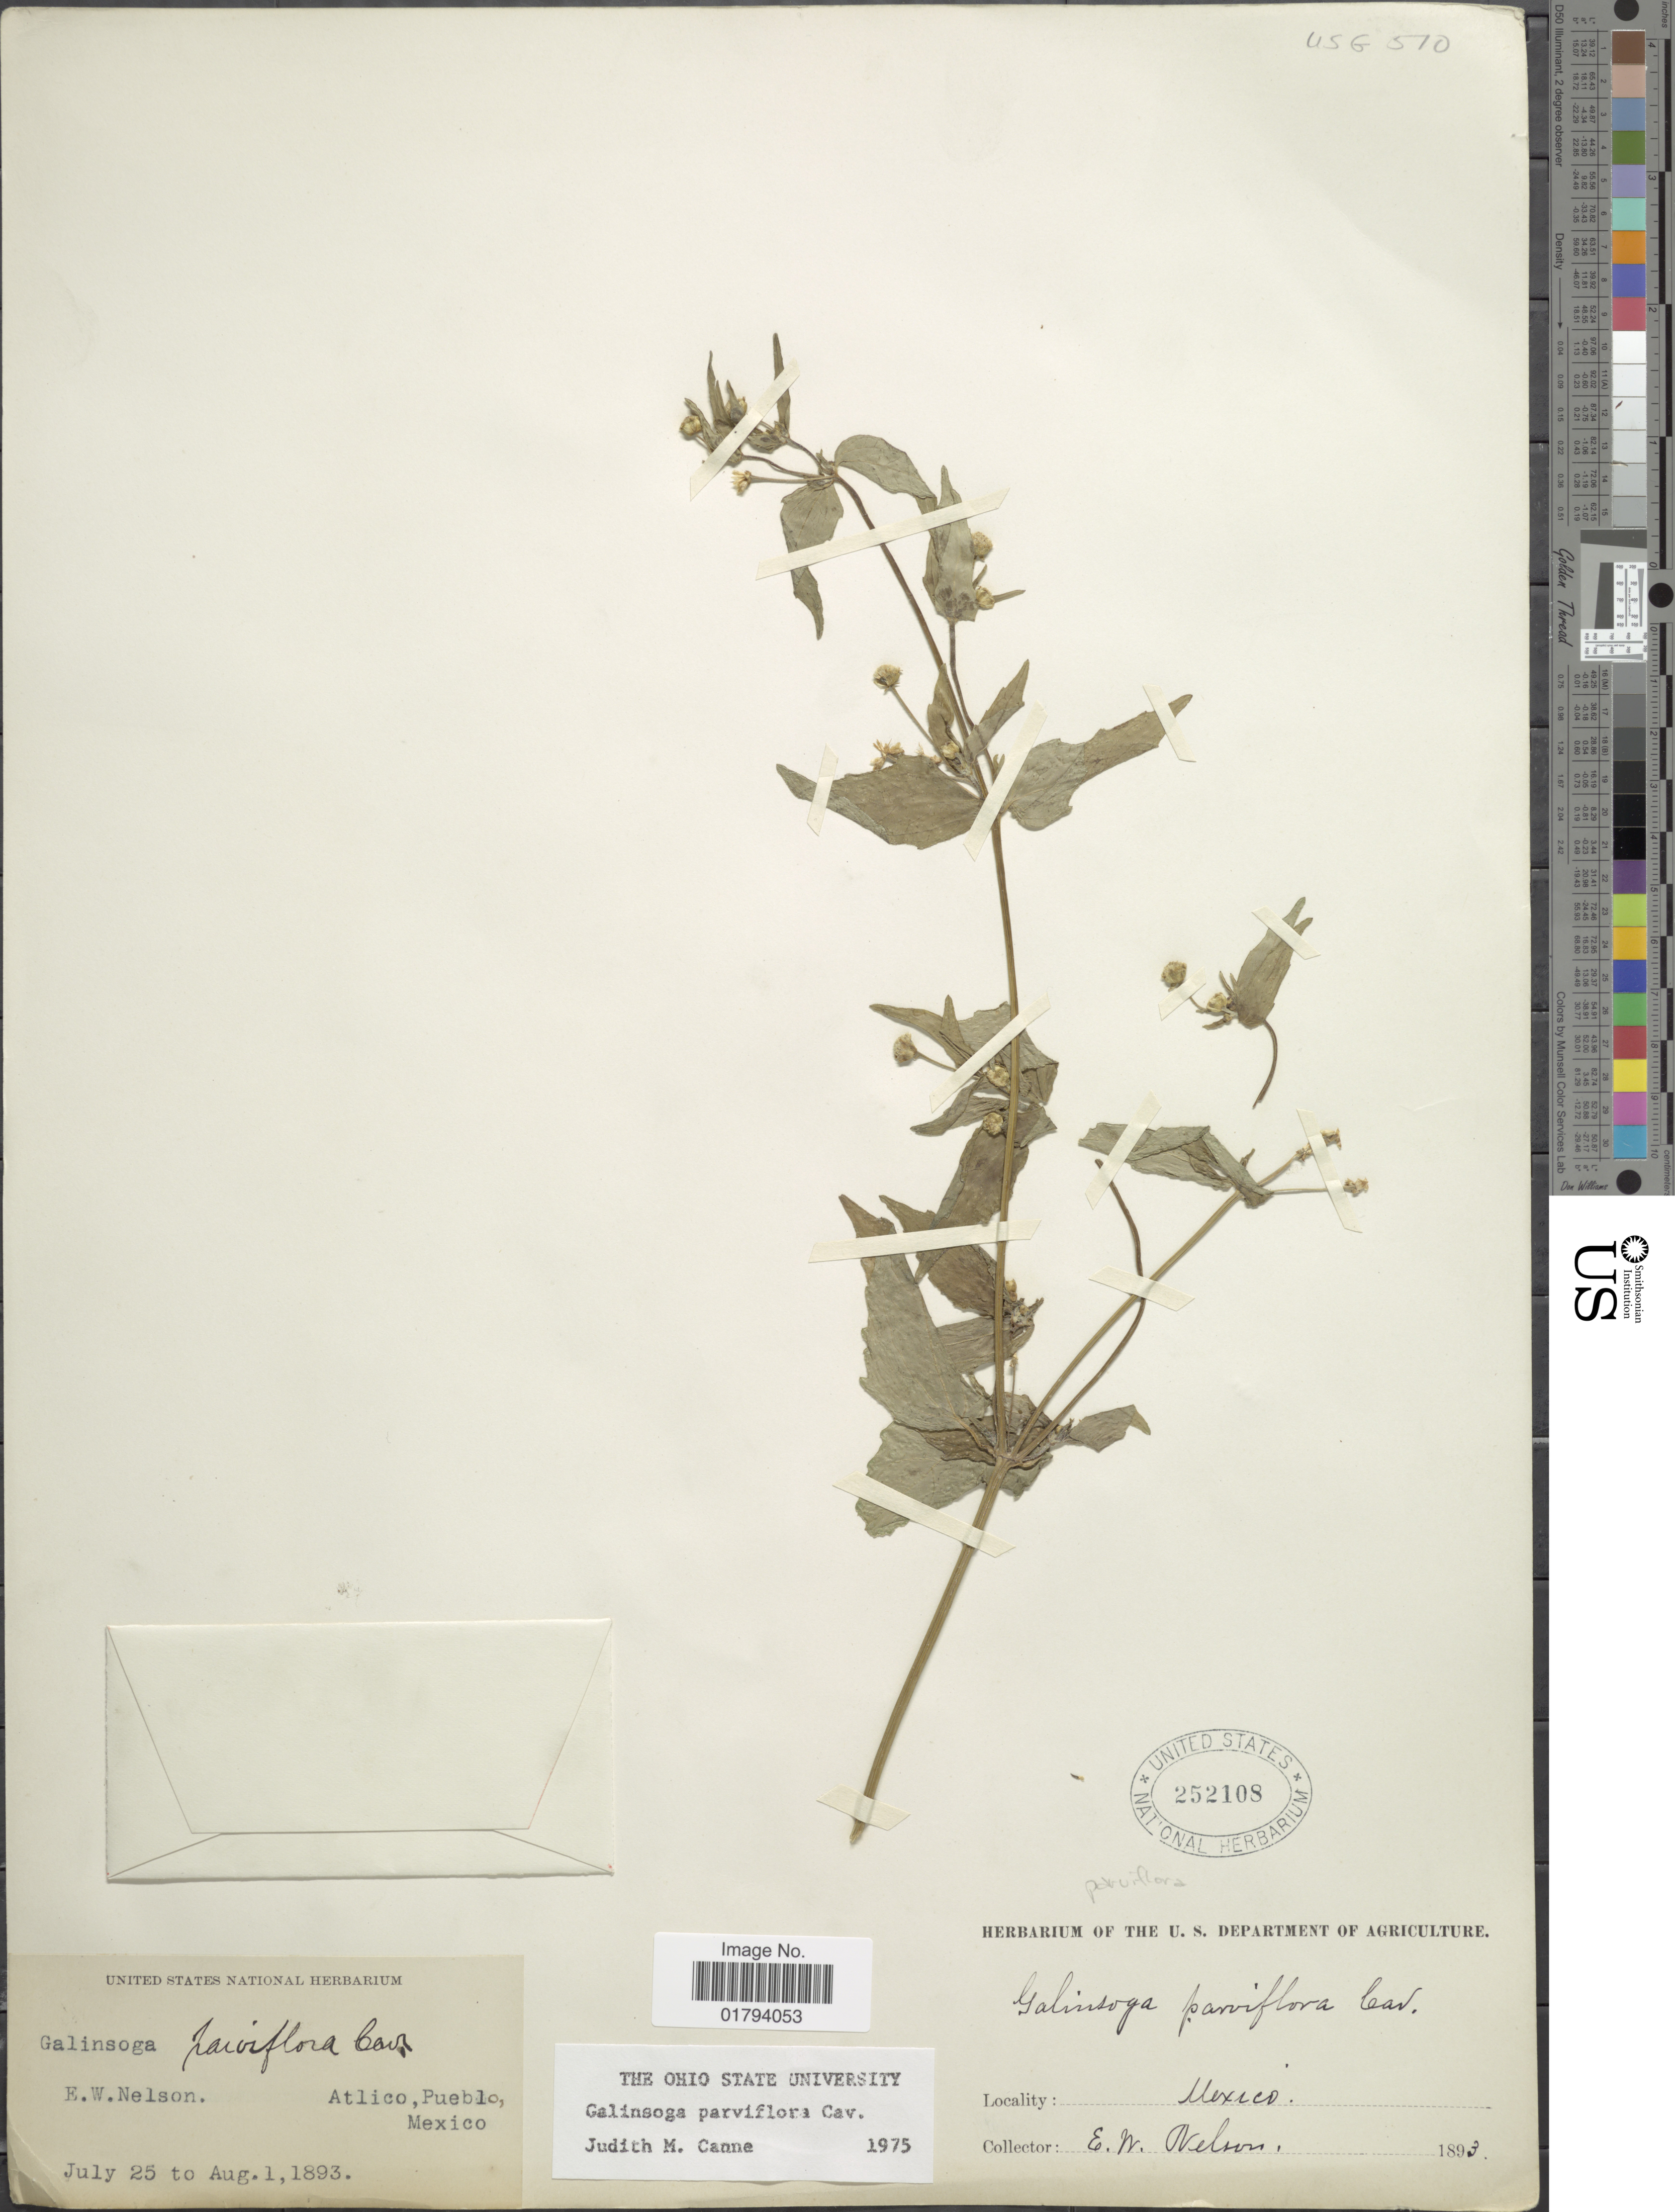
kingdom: Plantae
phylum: Tracheophyta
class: Magnoliopsida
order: Asterales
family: Asteraceae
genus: Galinsoga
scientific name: Galinsoga parviflora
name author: Cav.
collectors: E. W. Nelson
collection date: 1893-07-25/1893-08-01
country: Mexico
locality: Atlico, Pueblo.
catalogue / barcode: US 252108